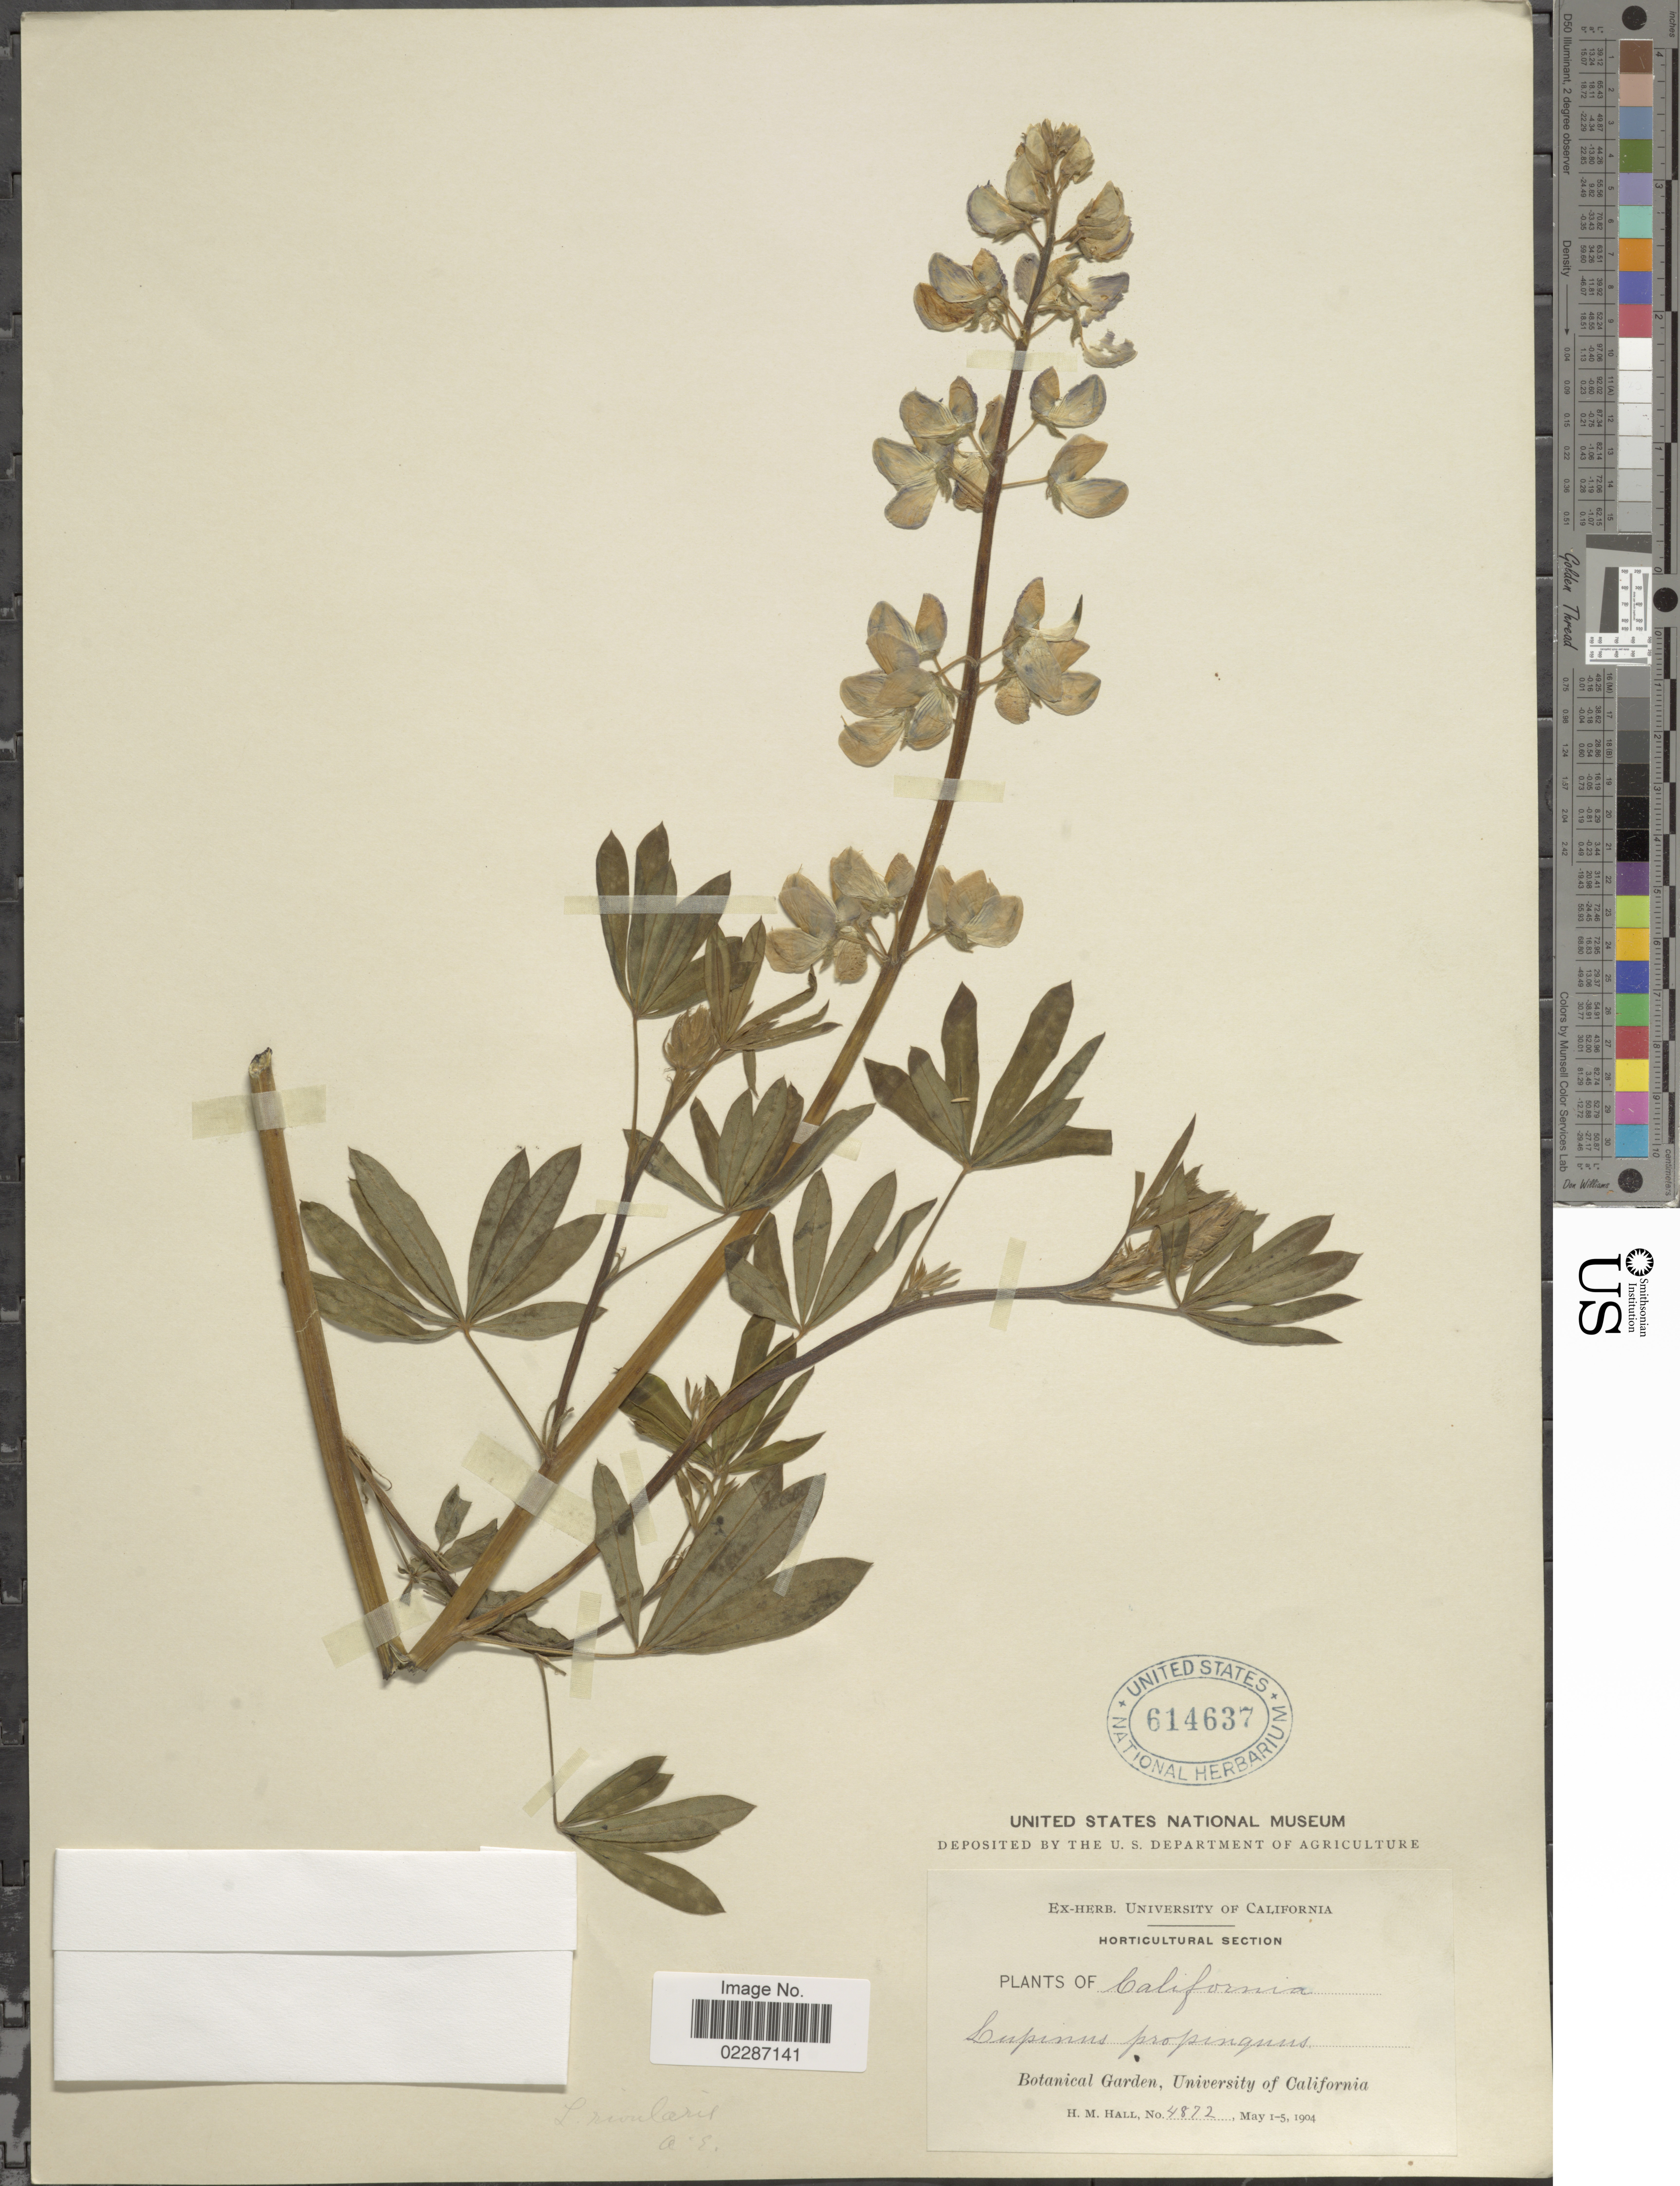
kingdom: Plantae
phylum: Tracheophyta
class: Magnoliopsida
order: Fabales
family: Fabaceae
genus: Lupinus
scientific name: Lupinus propinquus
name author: Greene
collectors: H. M. Hall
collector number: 4872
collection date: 1904-05-01/1904-05-05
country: United States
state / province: California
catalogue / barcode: US 614637